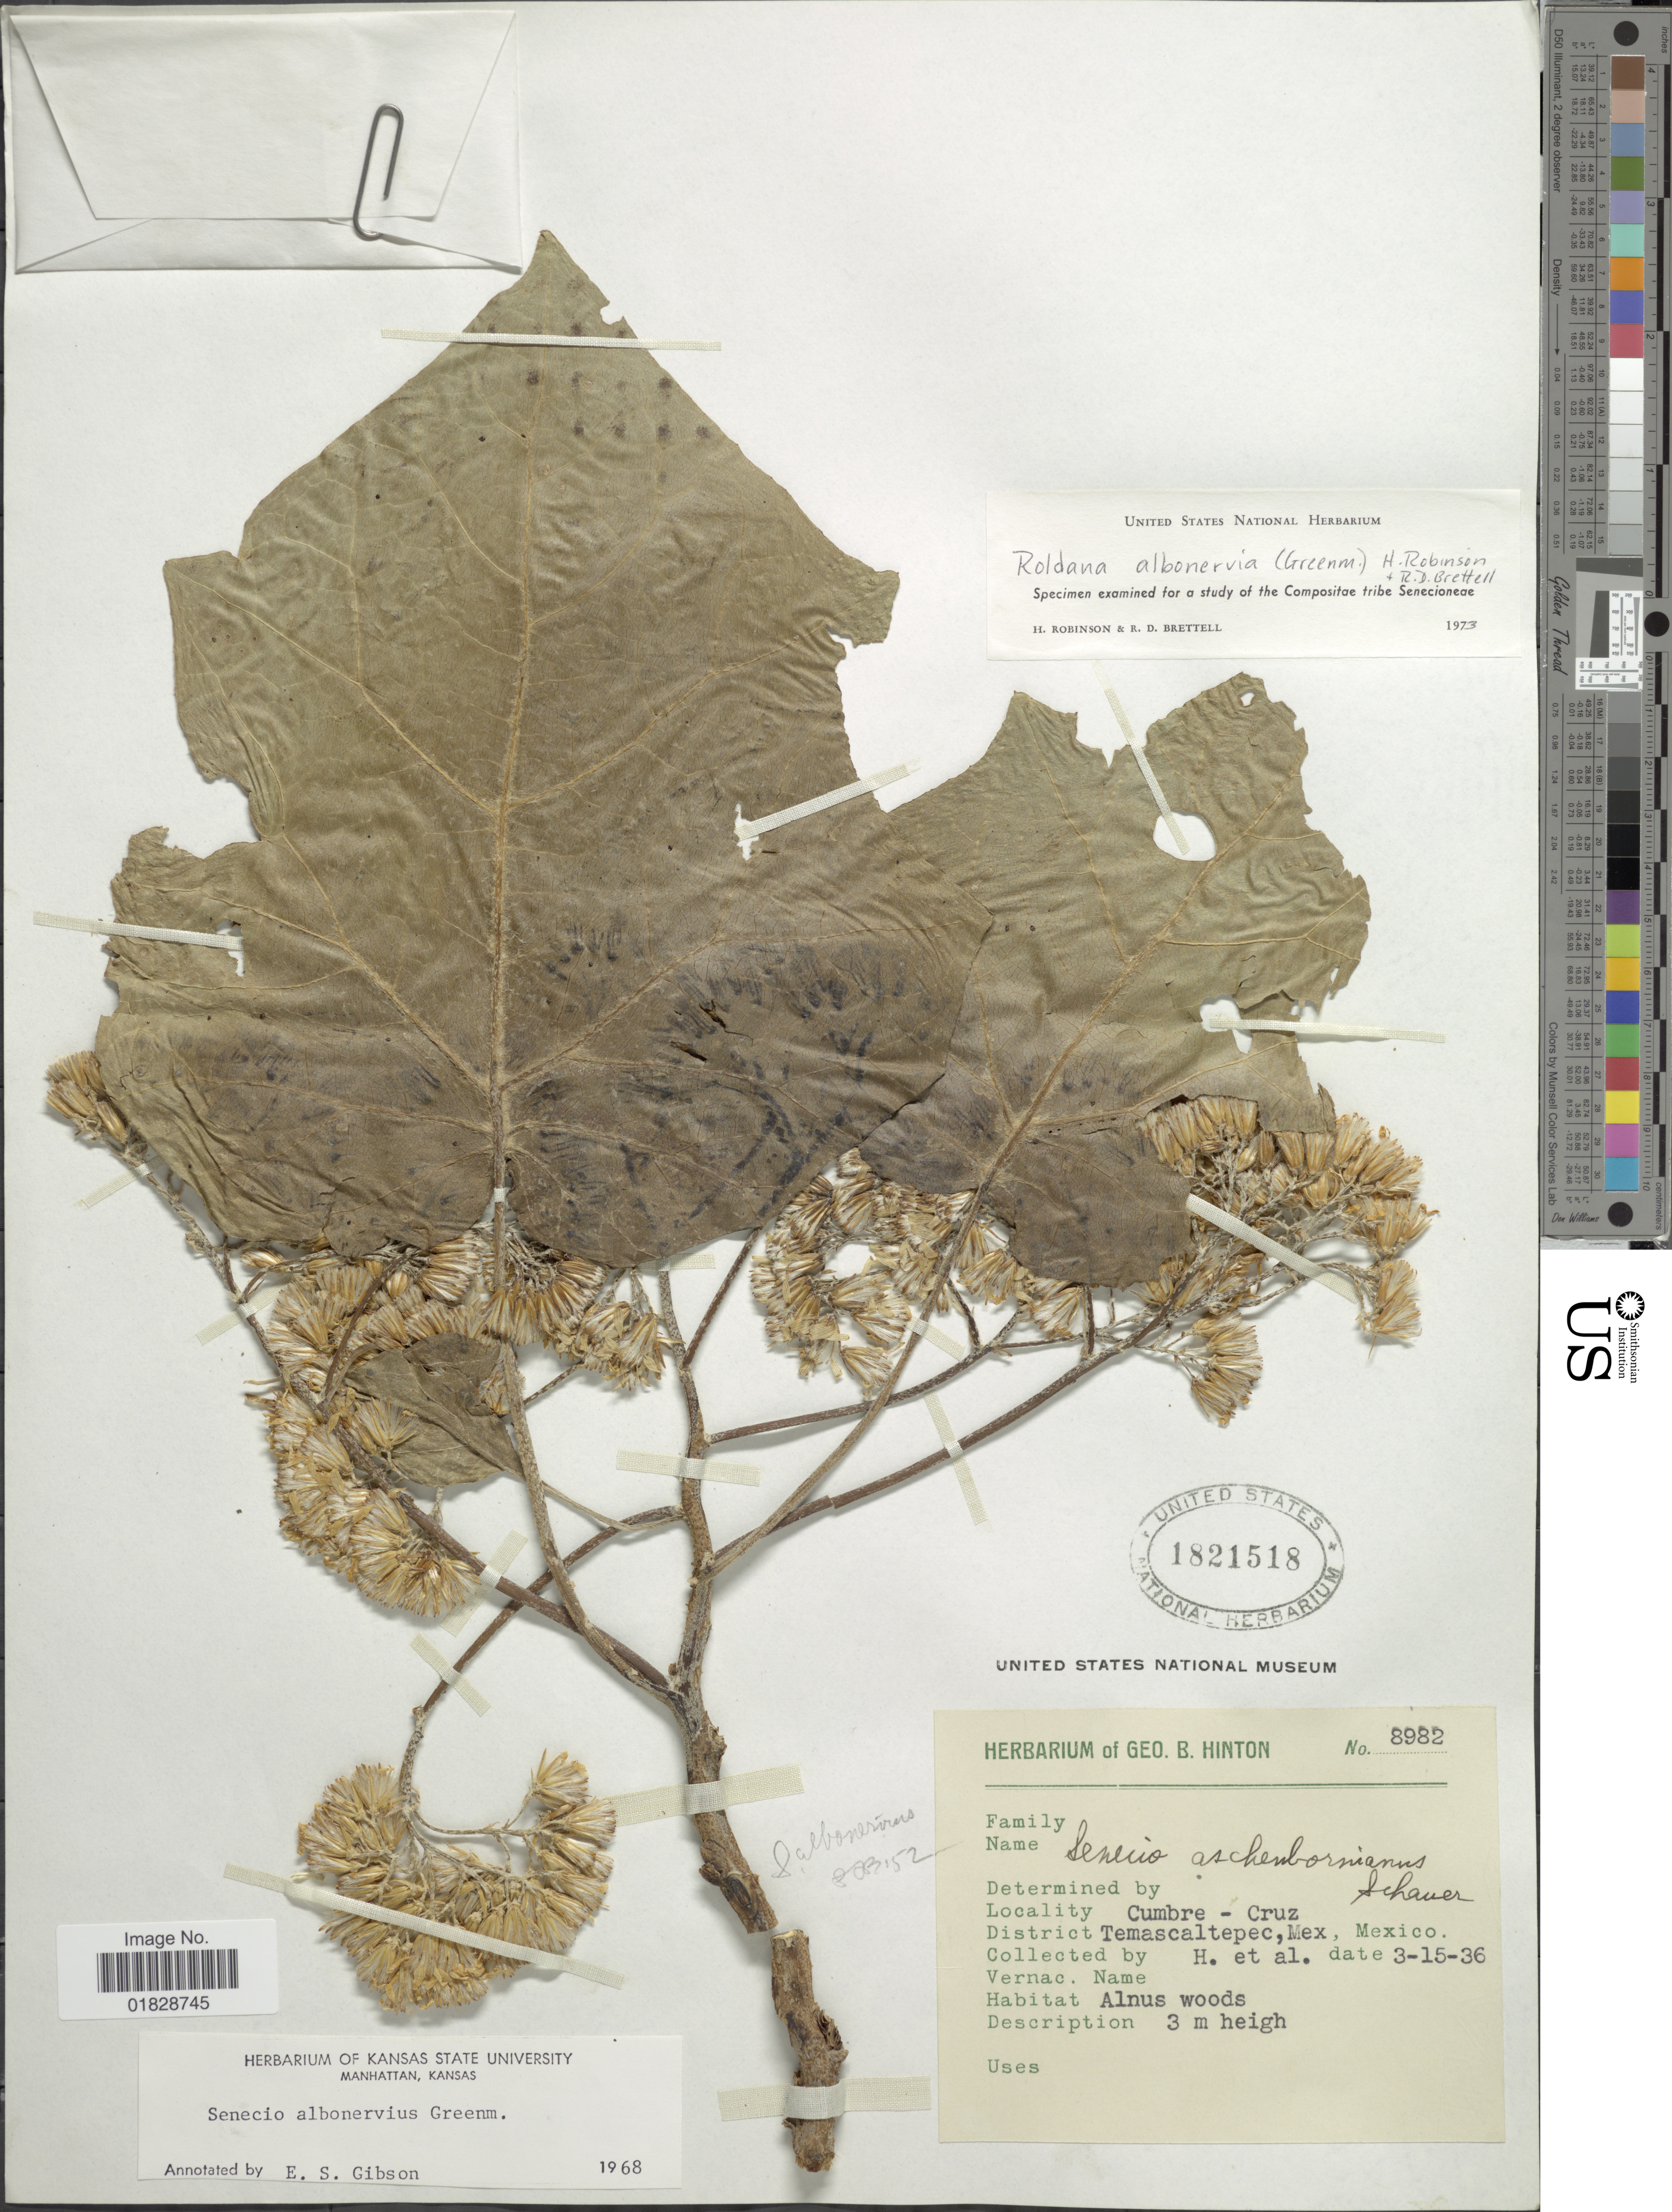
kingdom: Plantae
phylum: Tracheophyta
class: Magnoliopsida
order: Asterales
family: Asteraceae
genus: Roldana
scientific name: Roldana albonervia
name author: (Greenm.) H. Rob. & Brettell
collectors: G. B. Hinton & et al.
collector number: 8982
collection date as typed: Transcribed d/m/y: 15/3/36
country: Mexico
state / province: México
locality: Cumbre - Cruz. District Temascaltepec, Mex., Mexico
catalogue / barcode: US 1821518